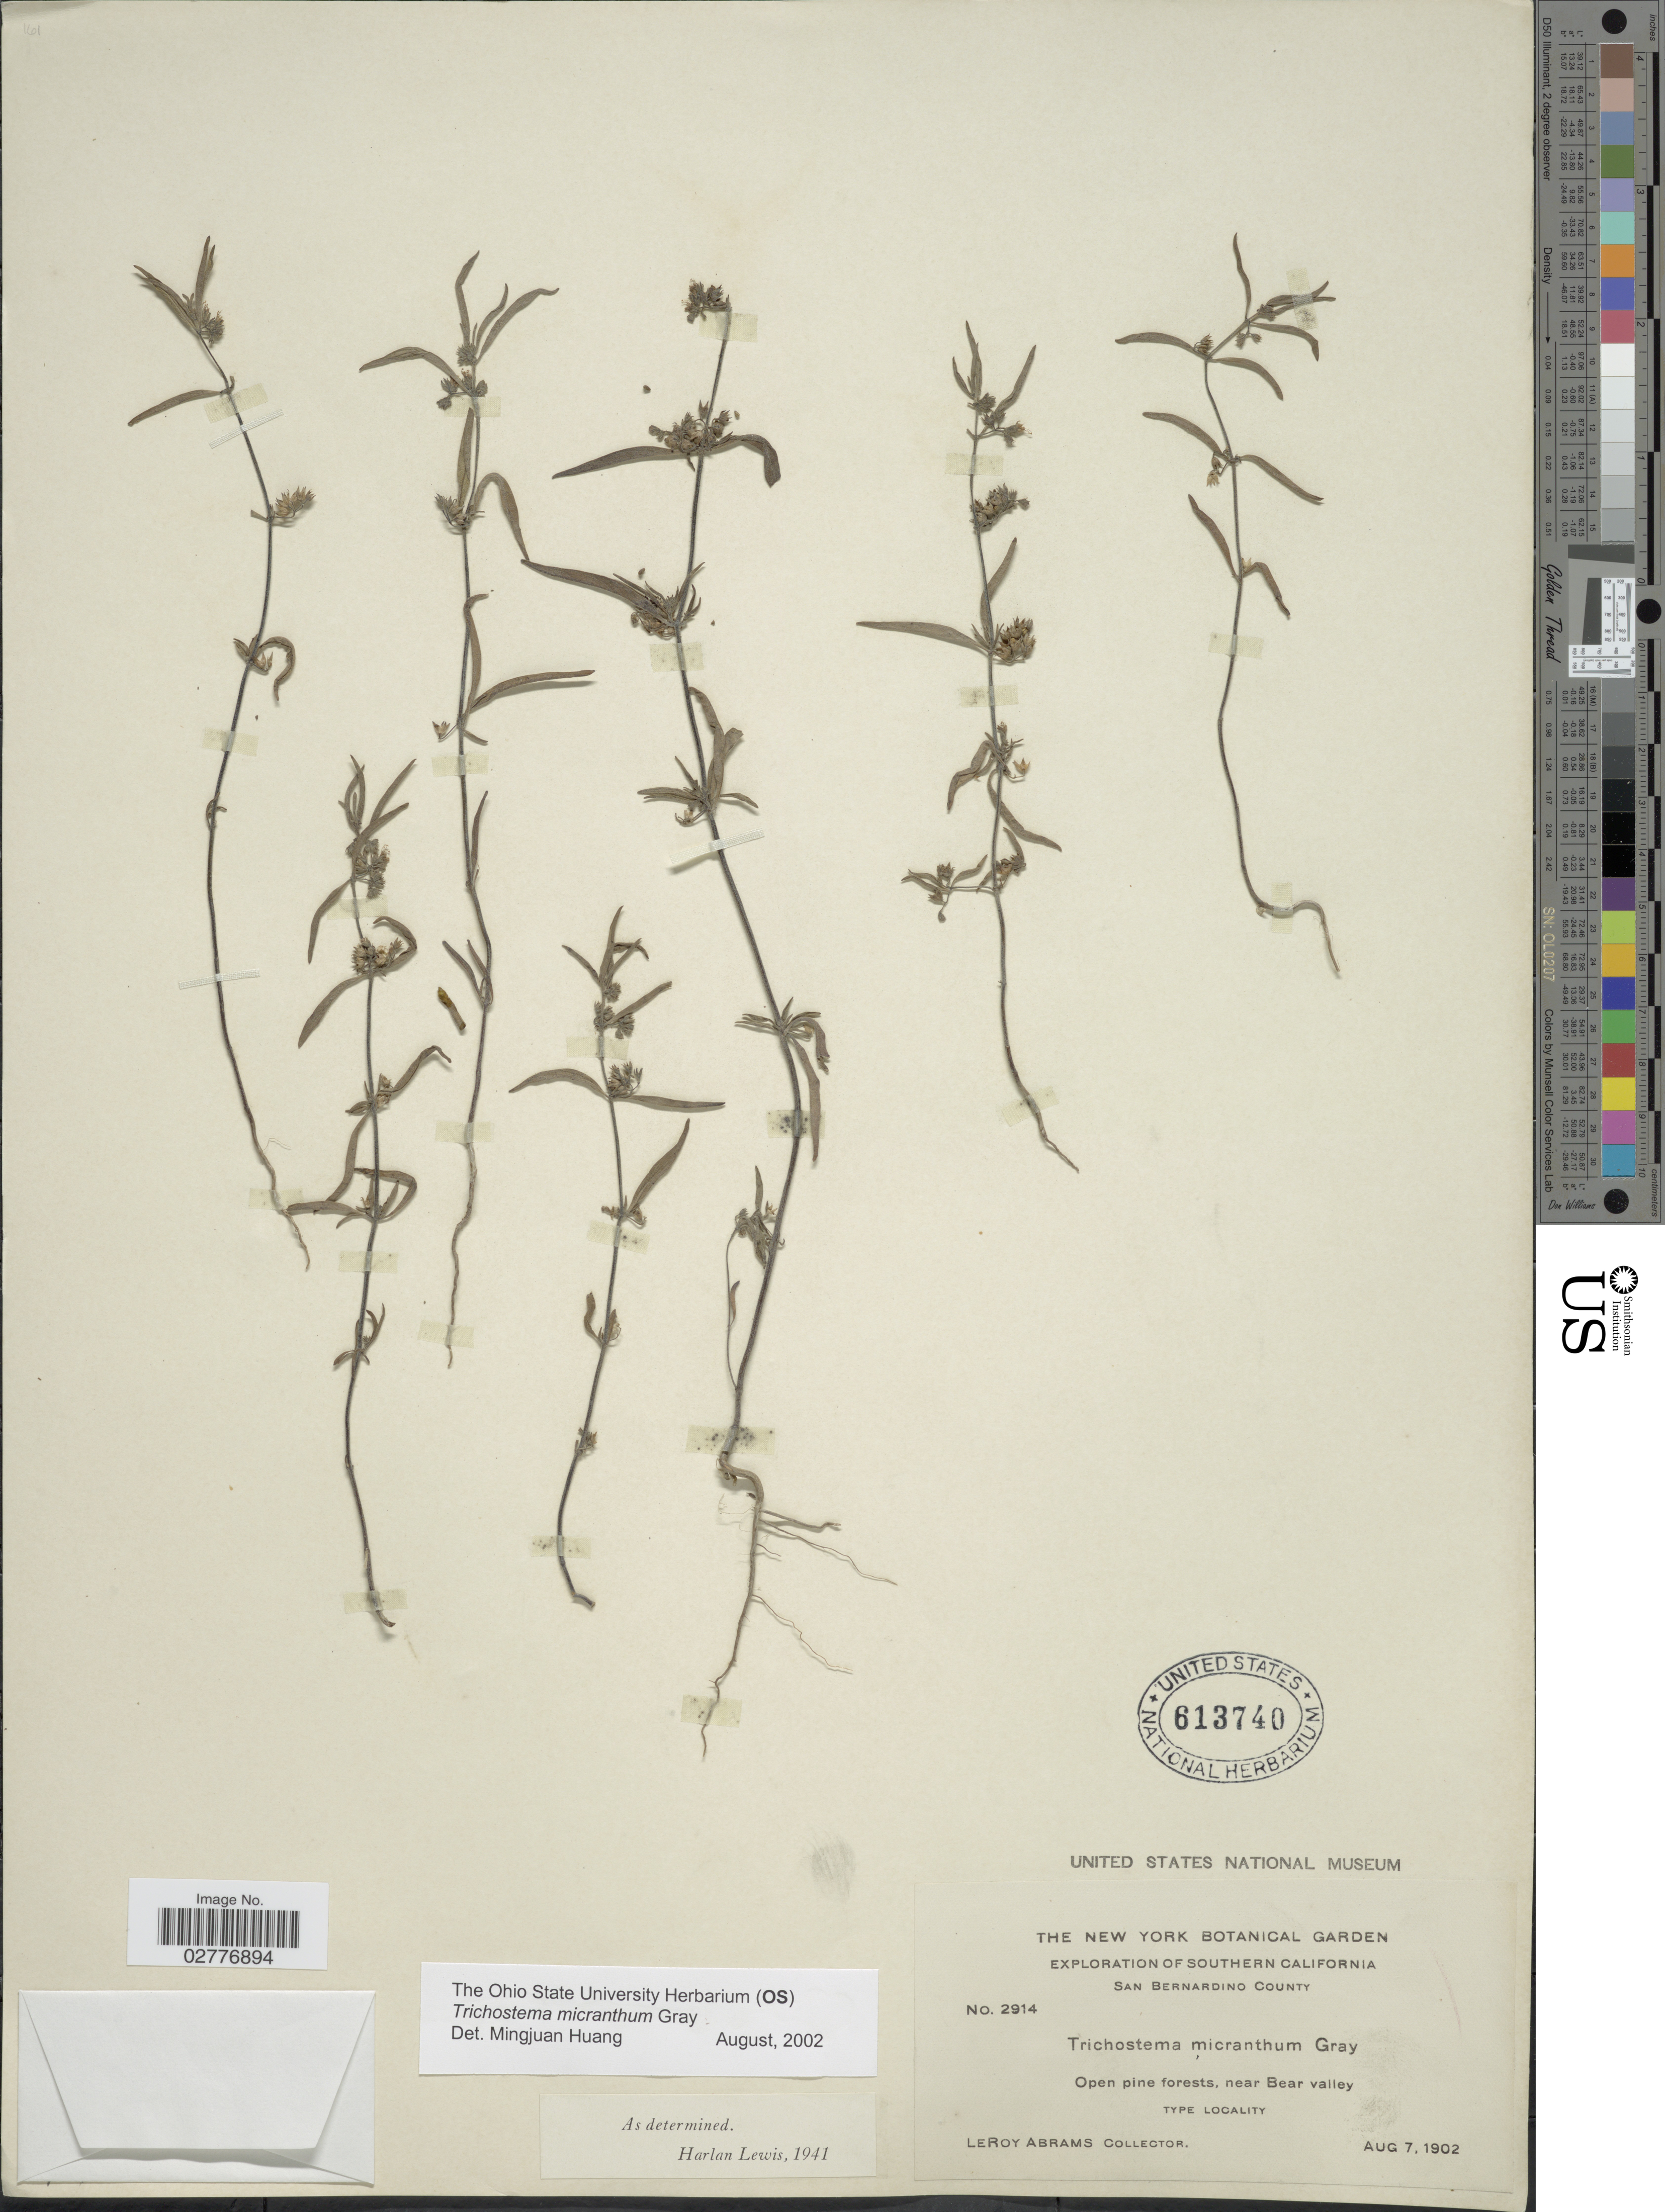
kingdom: Plantae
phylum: Tracheophyta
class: Magnoliopsida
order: Lamiales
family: Lamiaceae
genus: Trichostema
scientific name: Trichostema micranthum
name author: A. Gray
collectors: L. Abrams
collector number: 2914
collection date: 1902-08-07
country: United States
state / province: California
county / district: San Bernardino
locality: Southern California. San Bernardino County. Open pine forests, near Bear valley.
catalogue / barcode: US 613740